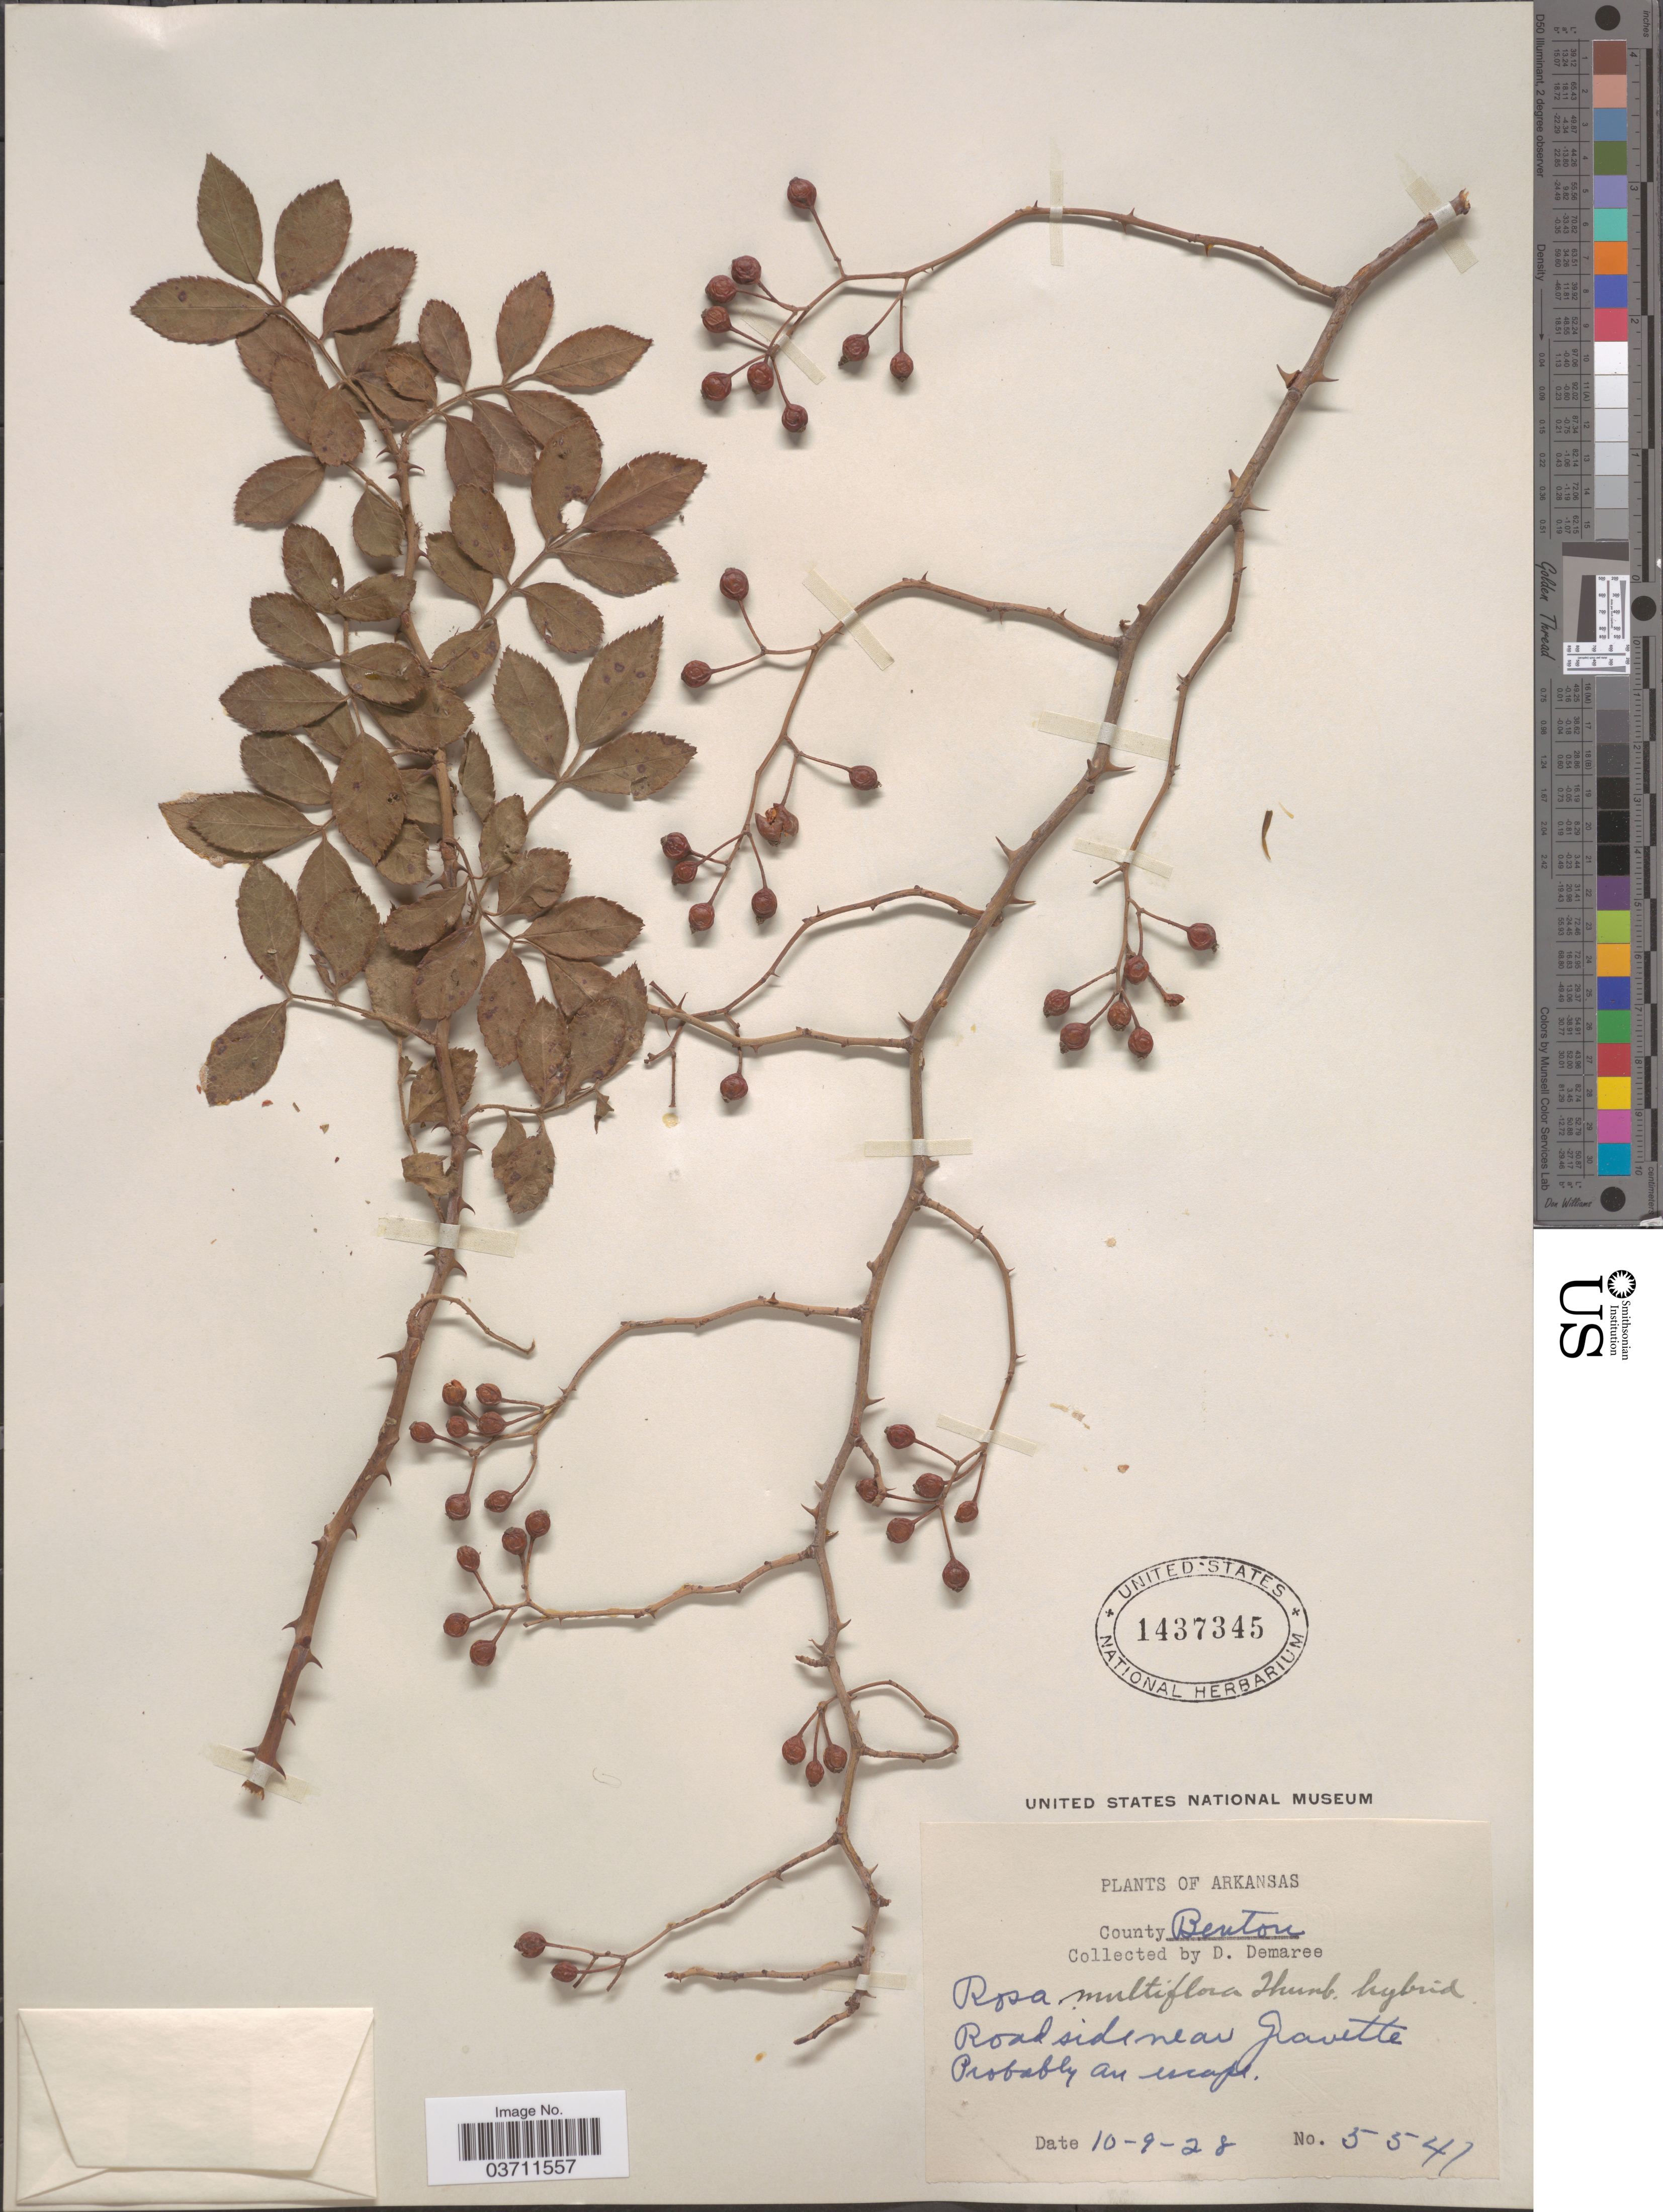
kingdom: Plantae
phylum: Tracheophyta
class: Magnoliopsida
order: Rosales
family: Rosaceae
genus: Rosa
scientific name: Rosa multiflora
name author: Thunb.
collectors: D. Demaree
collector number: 5541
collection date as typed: Transcribed d/m/y: 9/10/28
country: United States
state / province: Arkansas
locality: County Benton. Roadside near Gravette.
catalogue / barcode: US 1437345